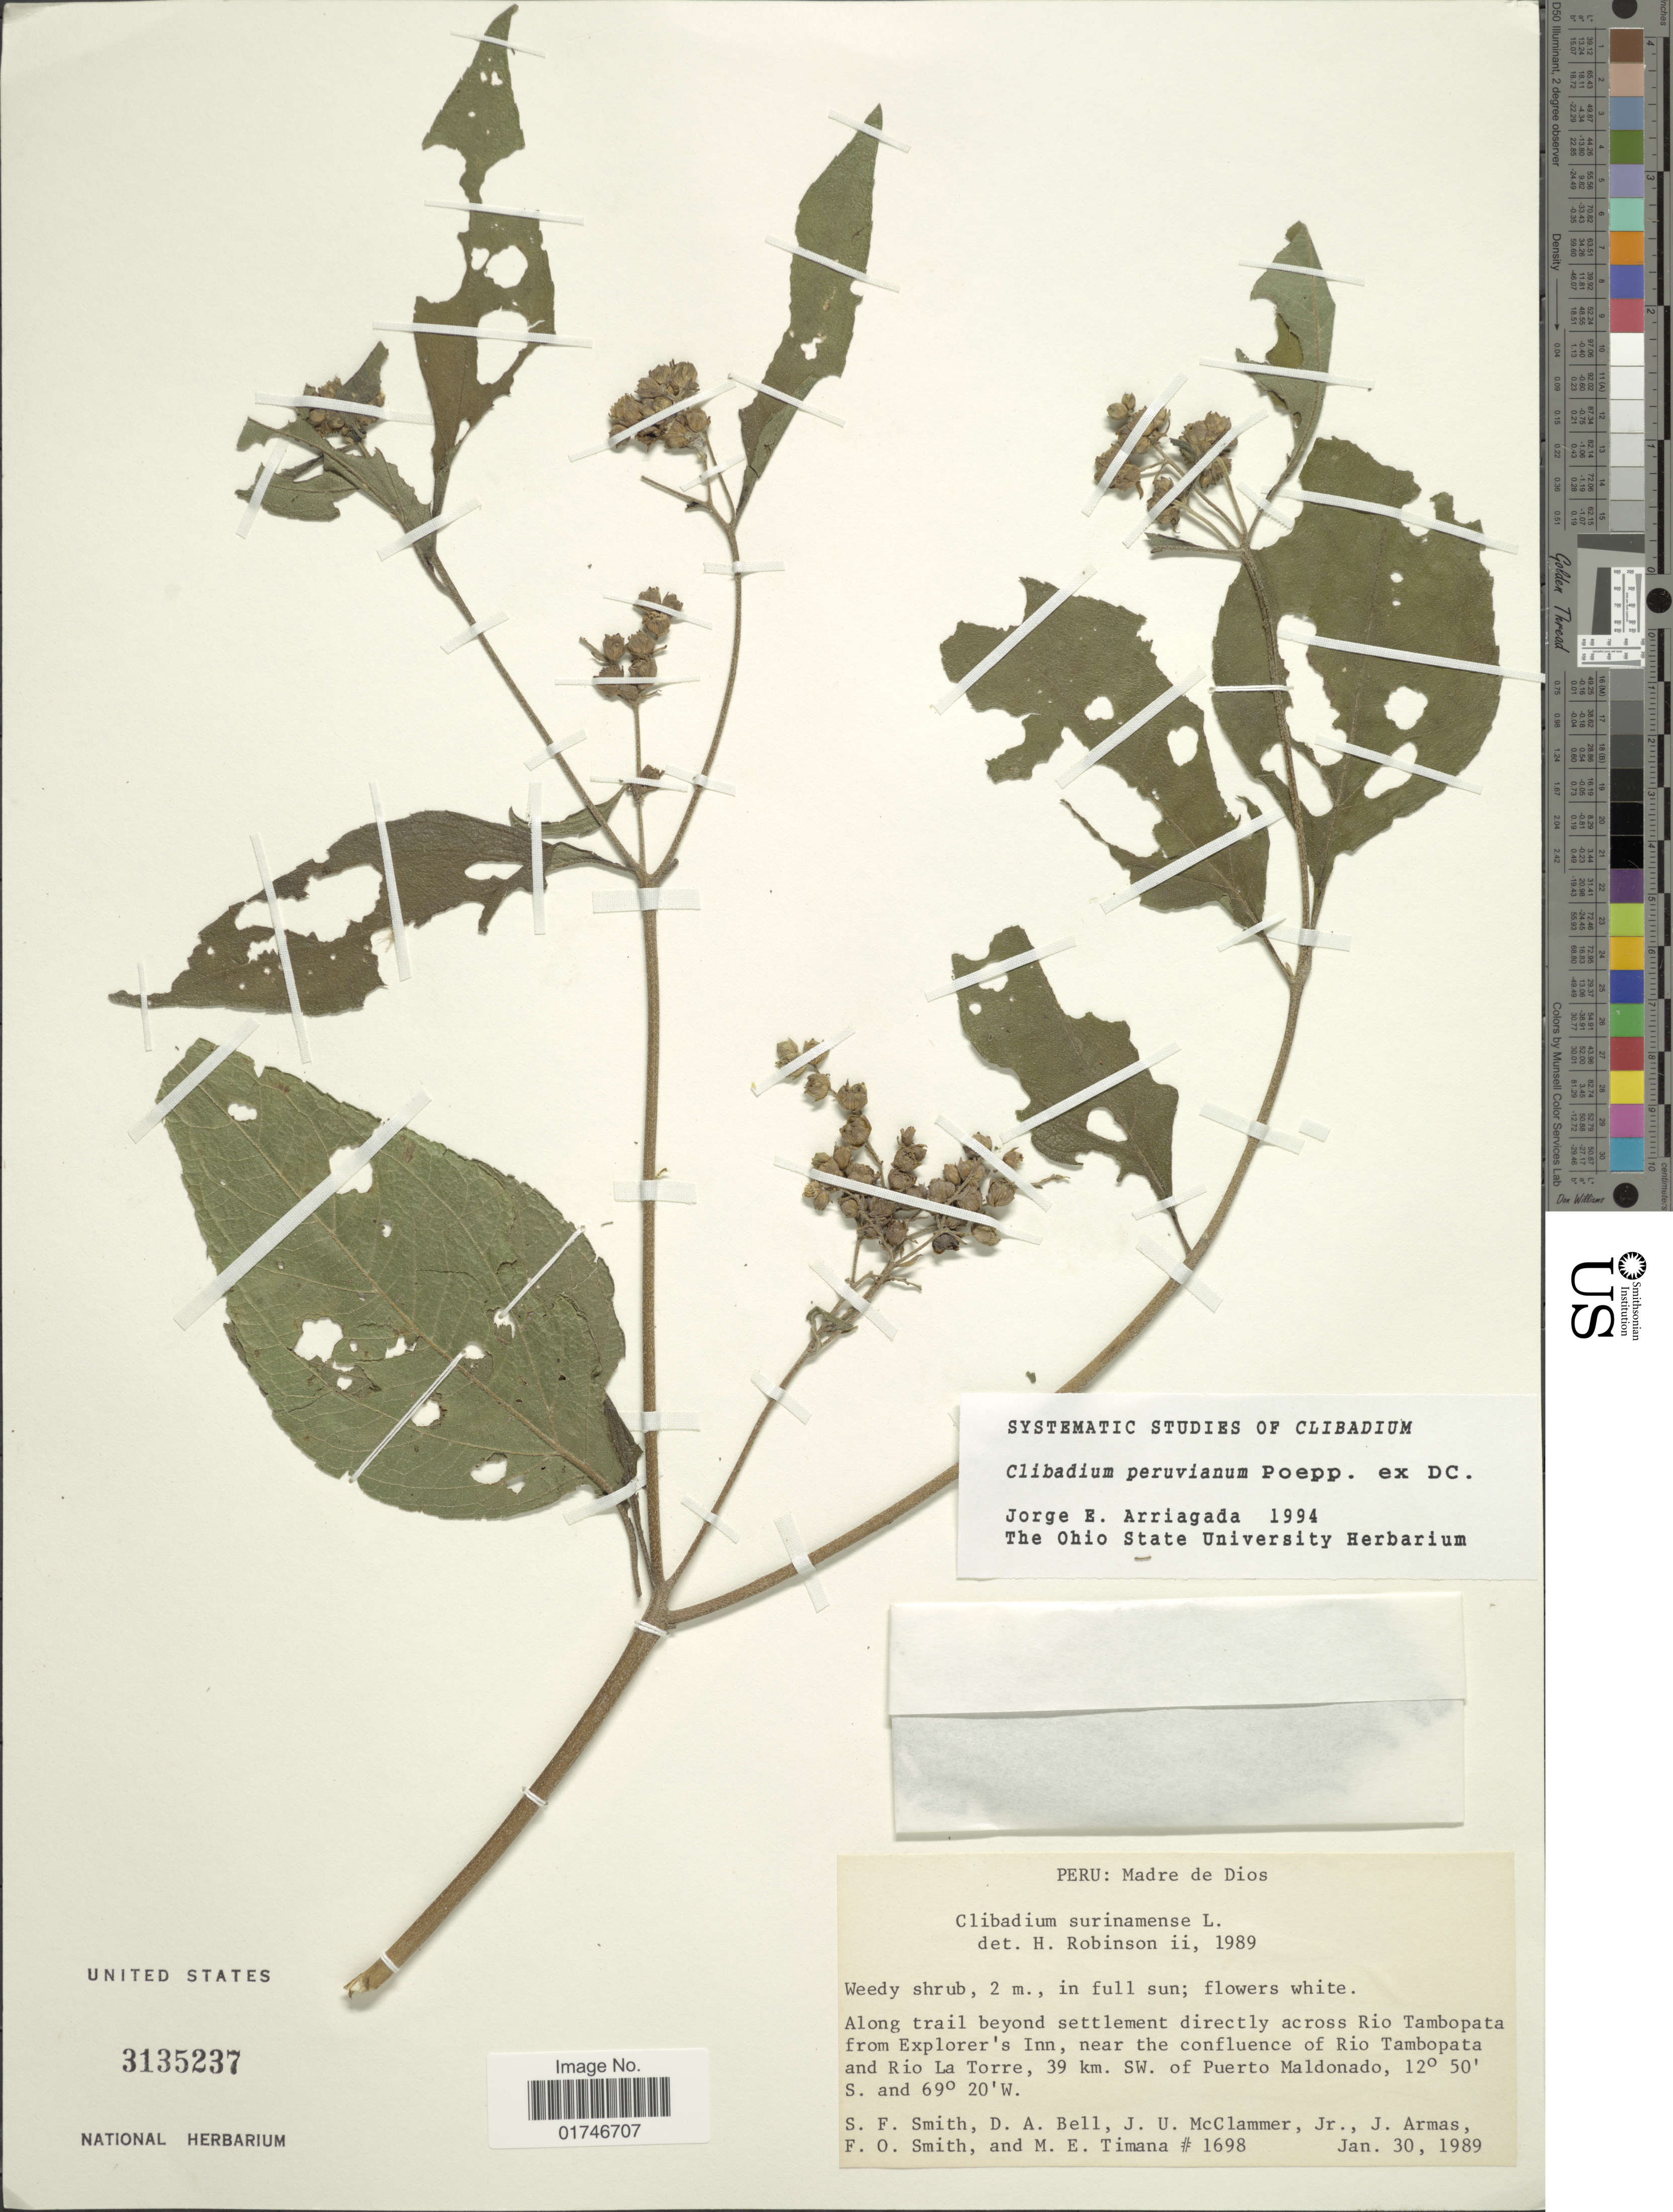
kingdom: Plantae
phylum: Tracheophyta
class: Magnoliopsida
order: Asterales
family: Asteraceae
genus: Clibadium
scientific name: Clibadium peruvianum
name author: Poepp.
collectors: S.F. Smith, D. A. Bell, J. McClammer Jr. & J. Armas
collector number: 1698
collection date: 1989-01-30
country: Peru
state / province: Madre de Dios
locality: Peru: Madre de Dios. Along trail beyond settlement directly across Rio Tambopata from Explorer's Inn, near the confluence of Rio Tambopata and Rio La Torre, 39 km. SW. of Puerto Maldonado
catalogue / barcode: US 3135237